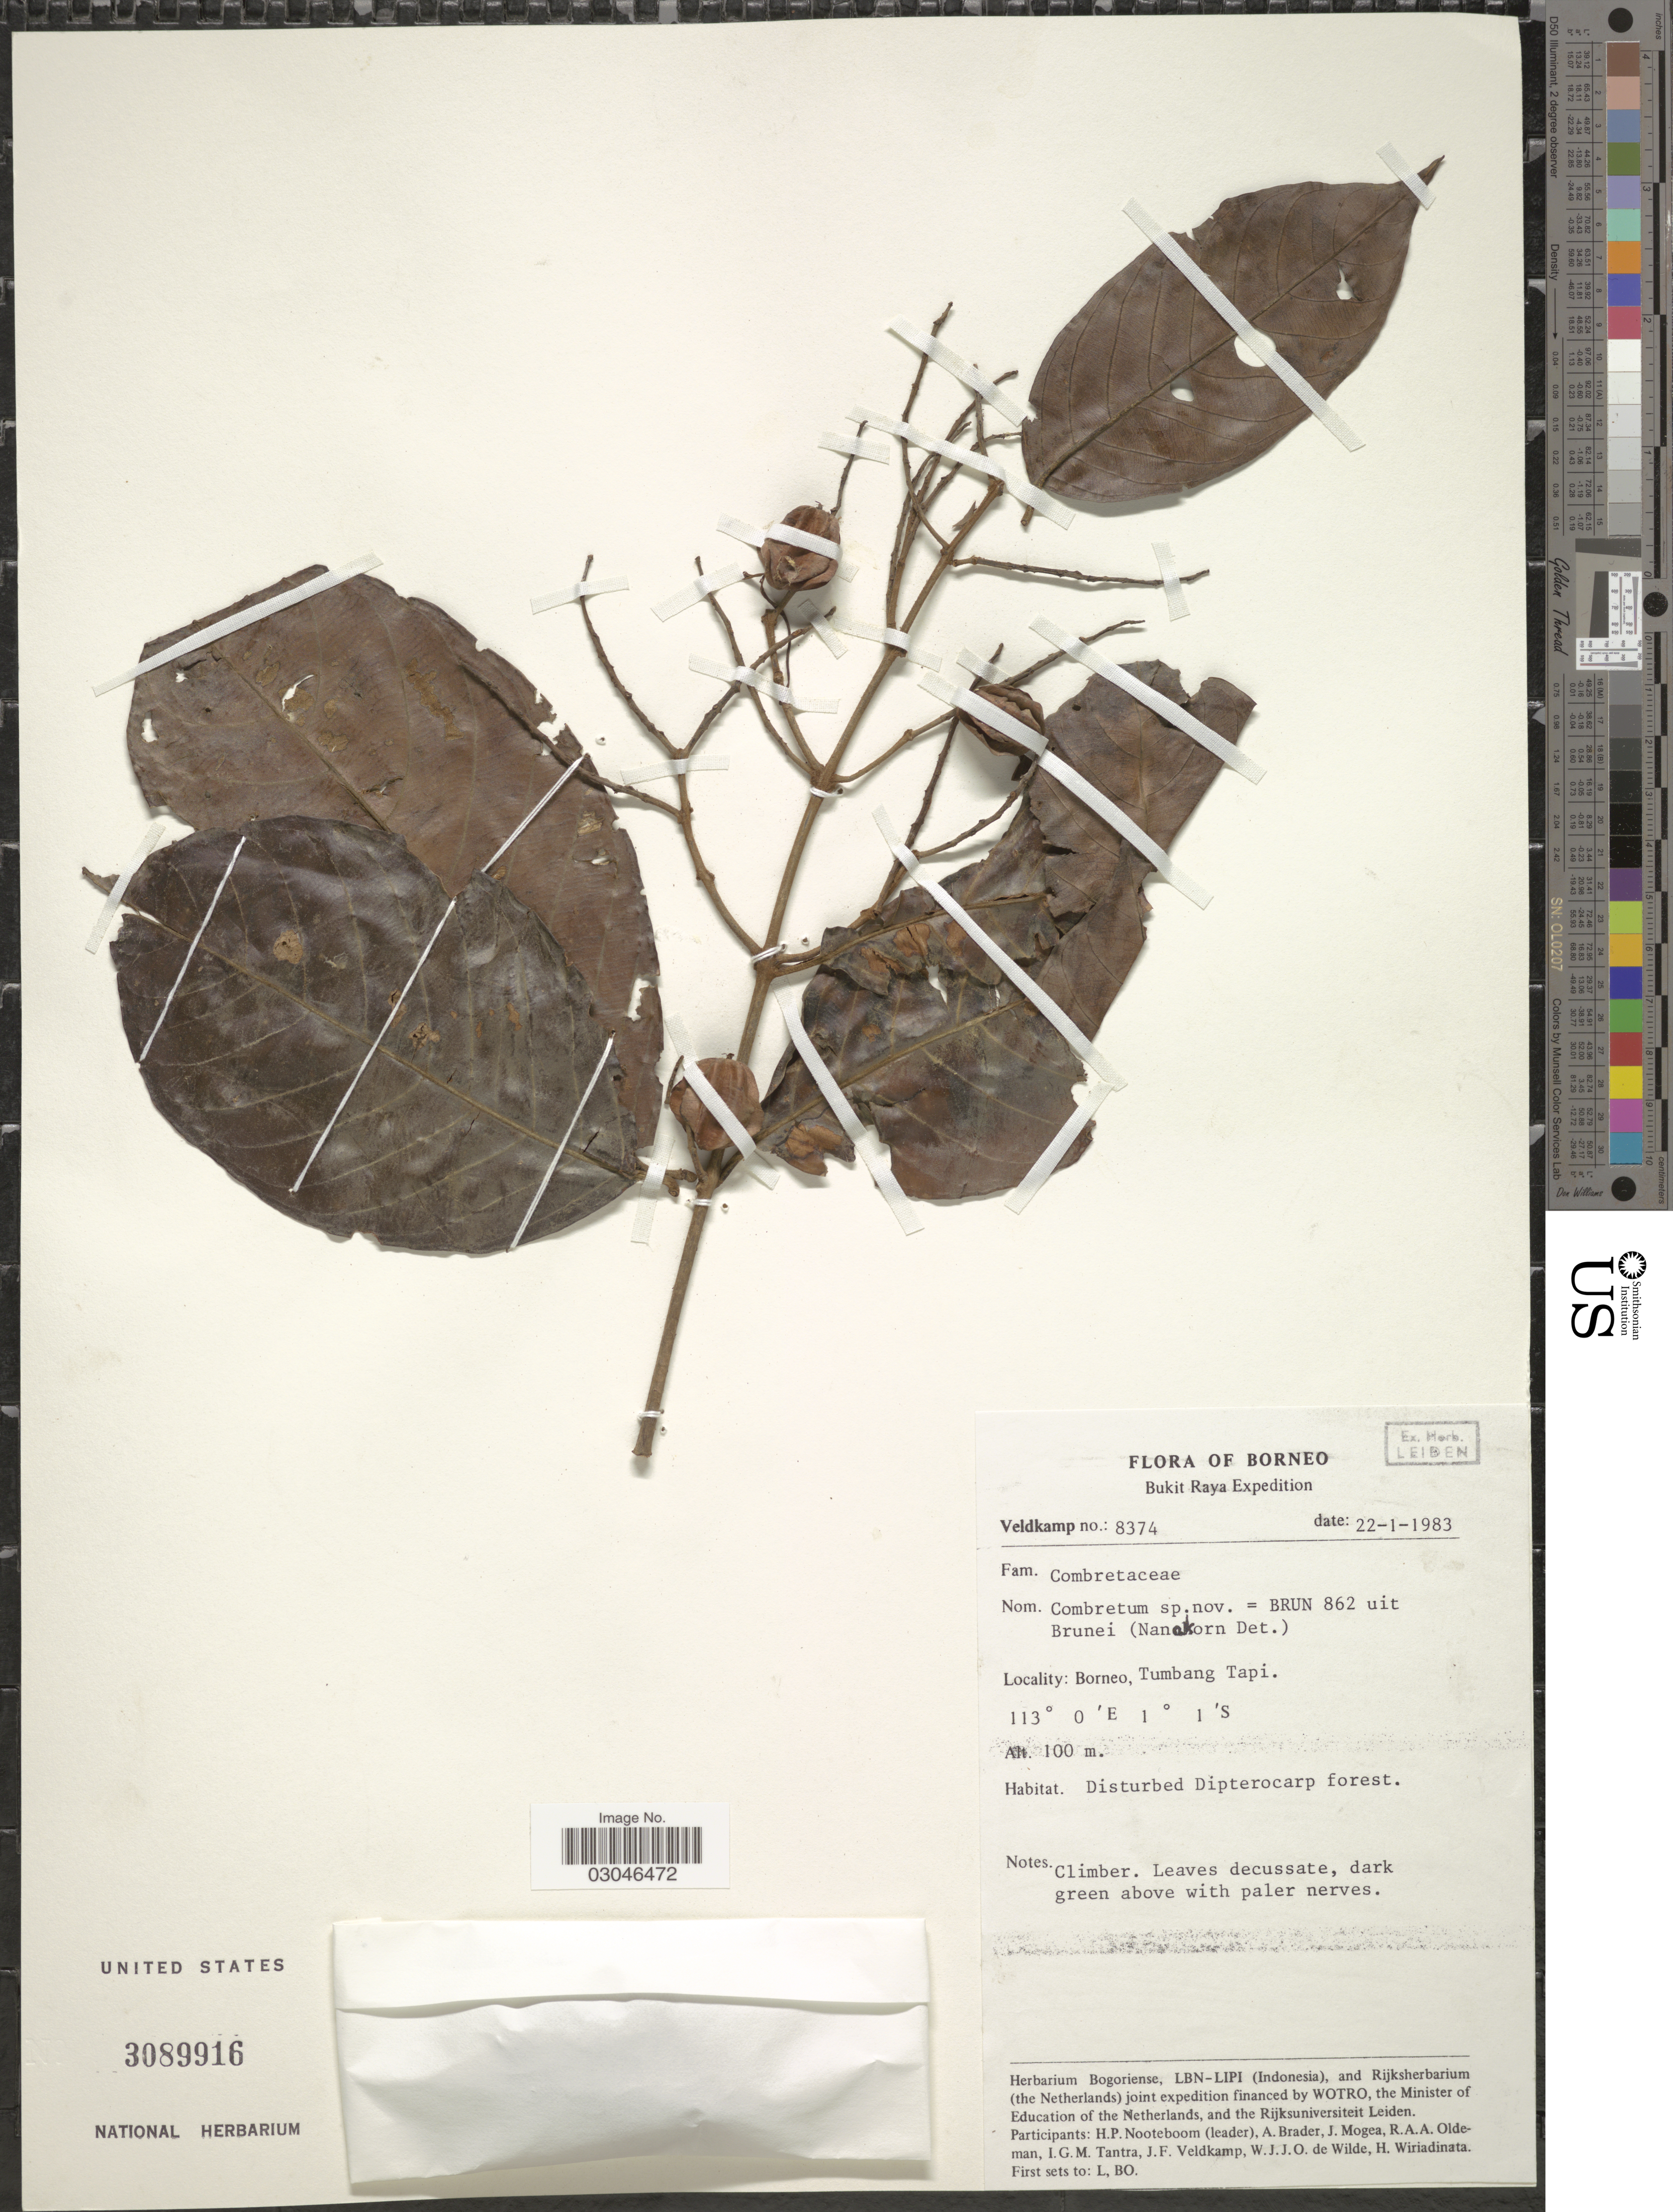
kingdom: Plantae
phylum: Tracheophyta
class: Magnoliopsida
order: Myrtales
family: Combretaceae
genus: Combretum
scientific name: Combretum sp.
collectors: J. F. Veldkamp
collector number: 8374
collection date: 1983-01-22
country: Indonesia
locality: Borneo. Bukit Raya. Tumbang Tapi.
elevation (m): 100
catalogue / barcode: US 3089916